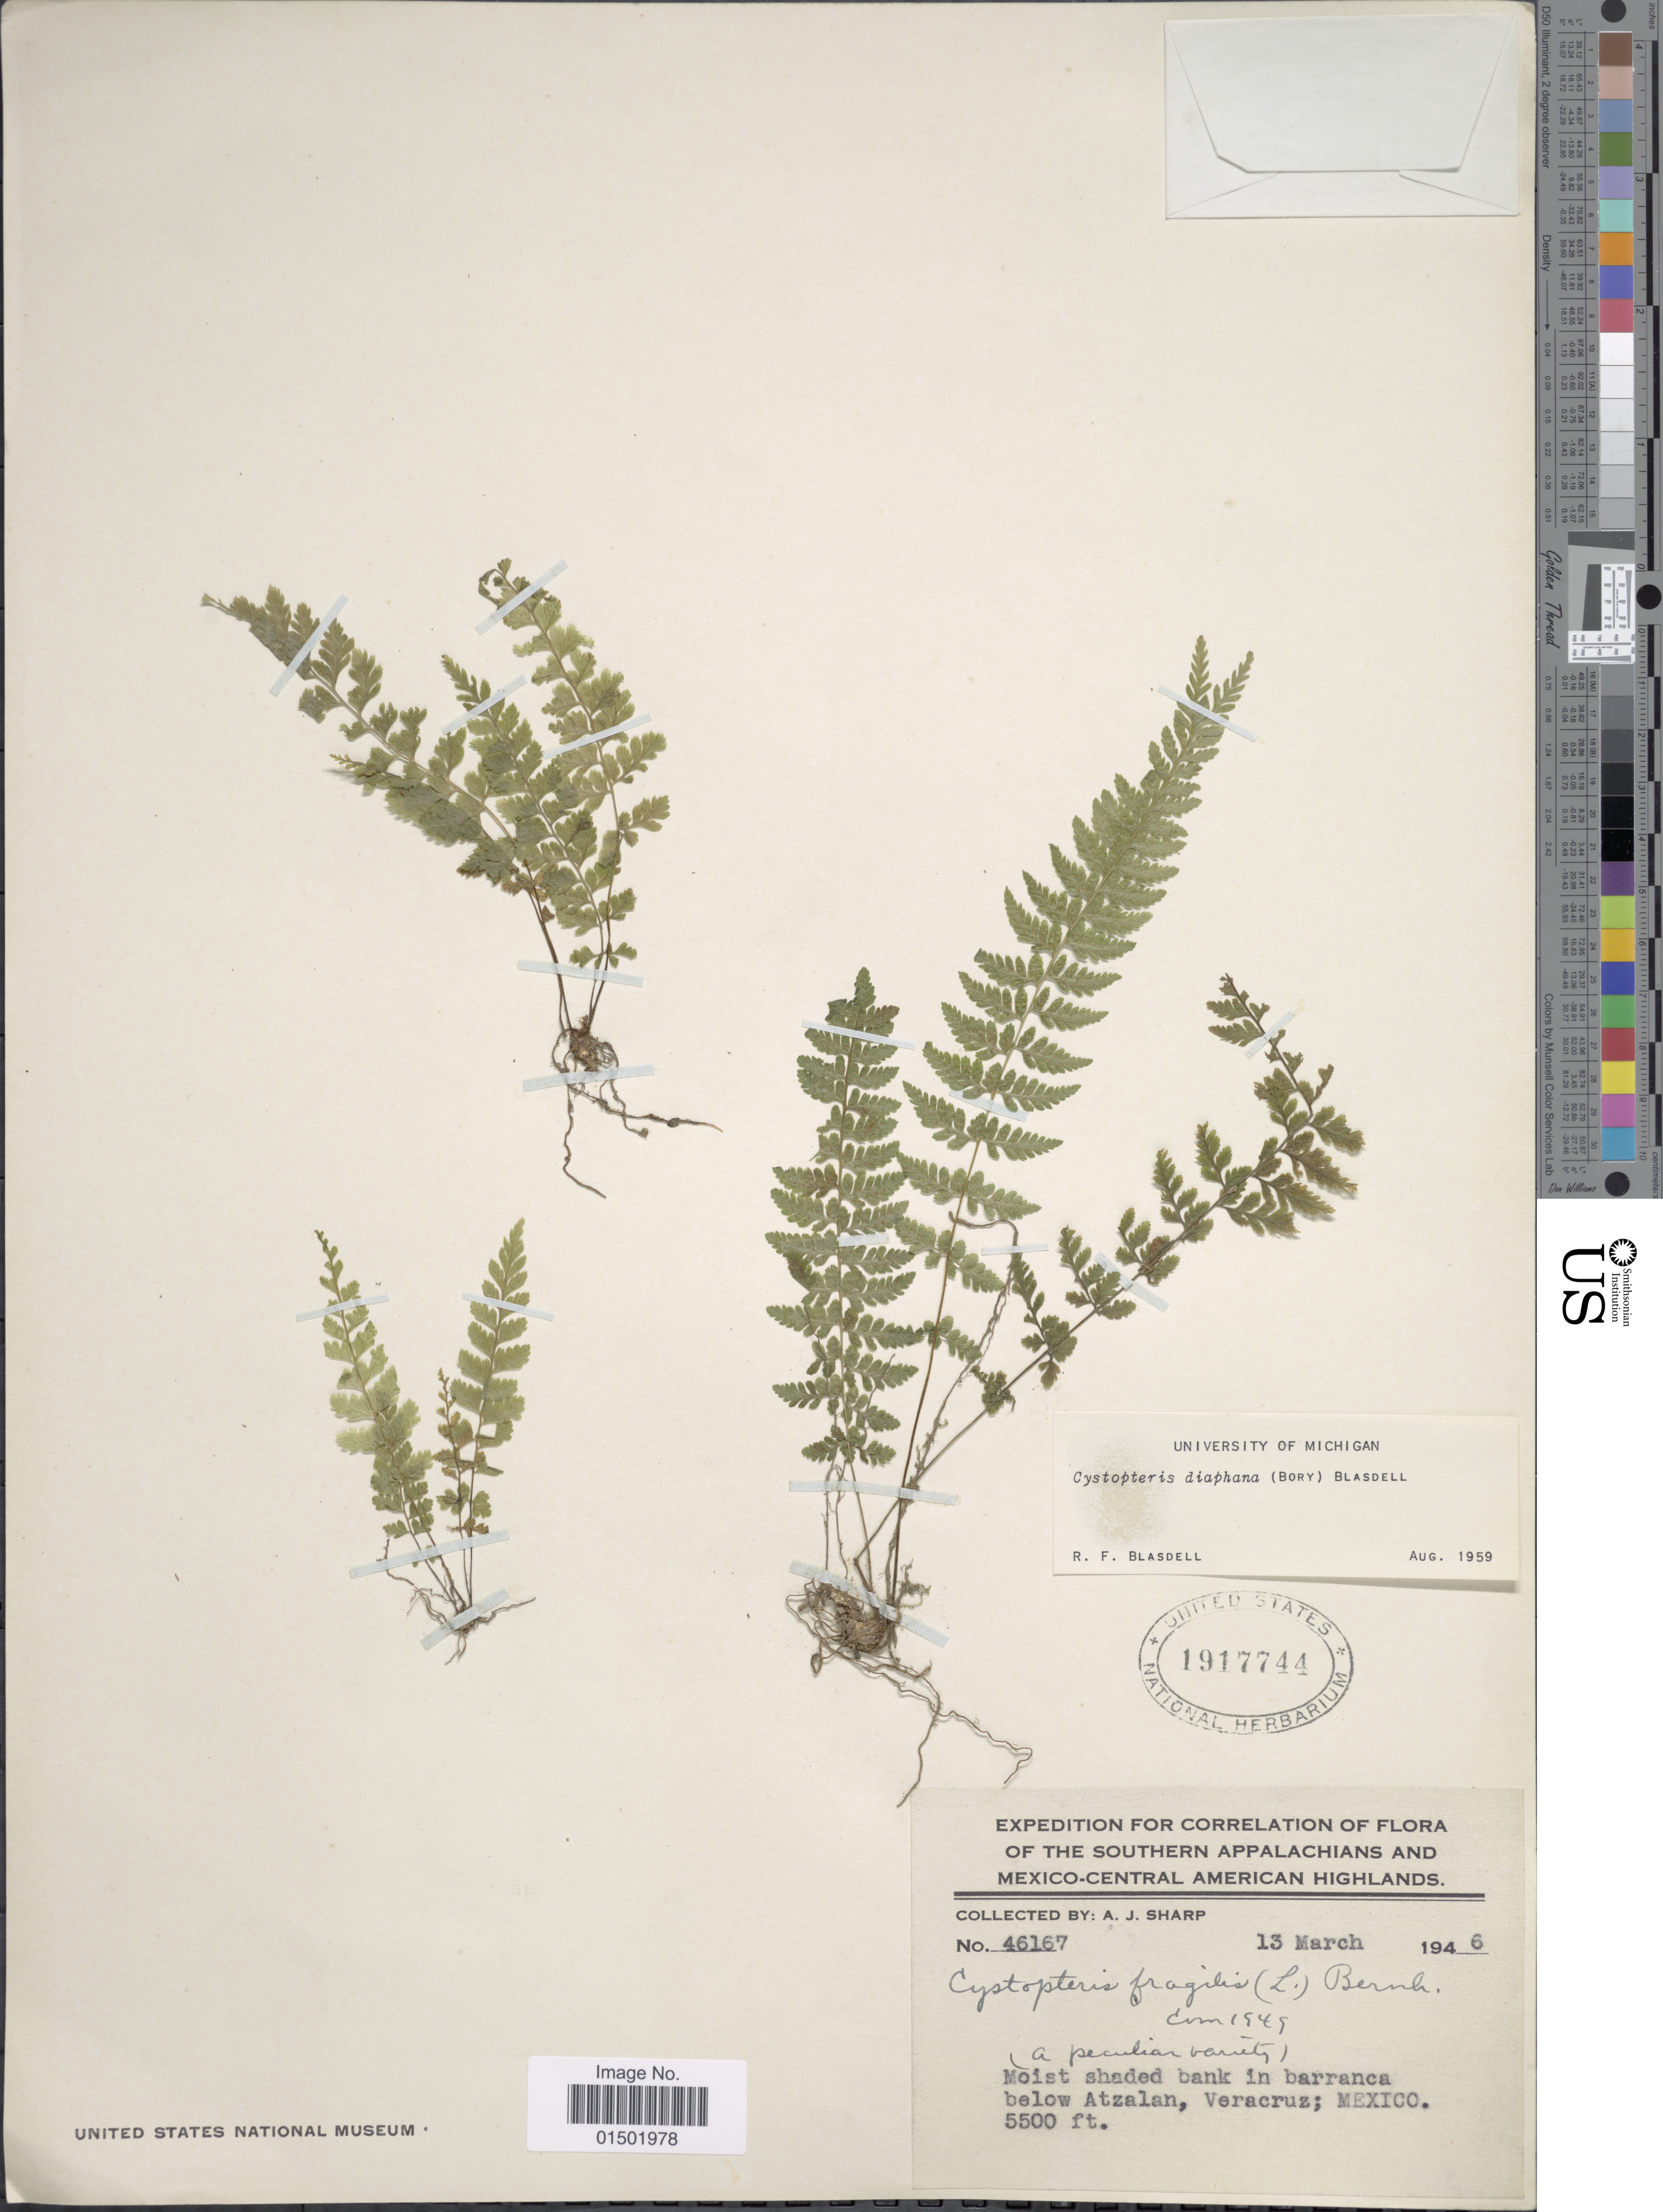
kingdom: Plantae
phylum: Tracheophyta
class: Polypodiopsida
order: Polypodiales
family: Cystopteridaceae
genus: Cystopteris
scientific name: Cystopteris diaphana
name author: (Bory) Blasdell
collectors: A. J. Sharp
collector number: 46167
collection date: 1946-03-13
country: Mexico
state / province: Veracruz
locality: Southern Appalachians and Mexico-Central American Highlands. Moist shaded bank in barranca below Atzalan, Veracruz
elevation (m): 1676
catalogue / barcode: US 1917744